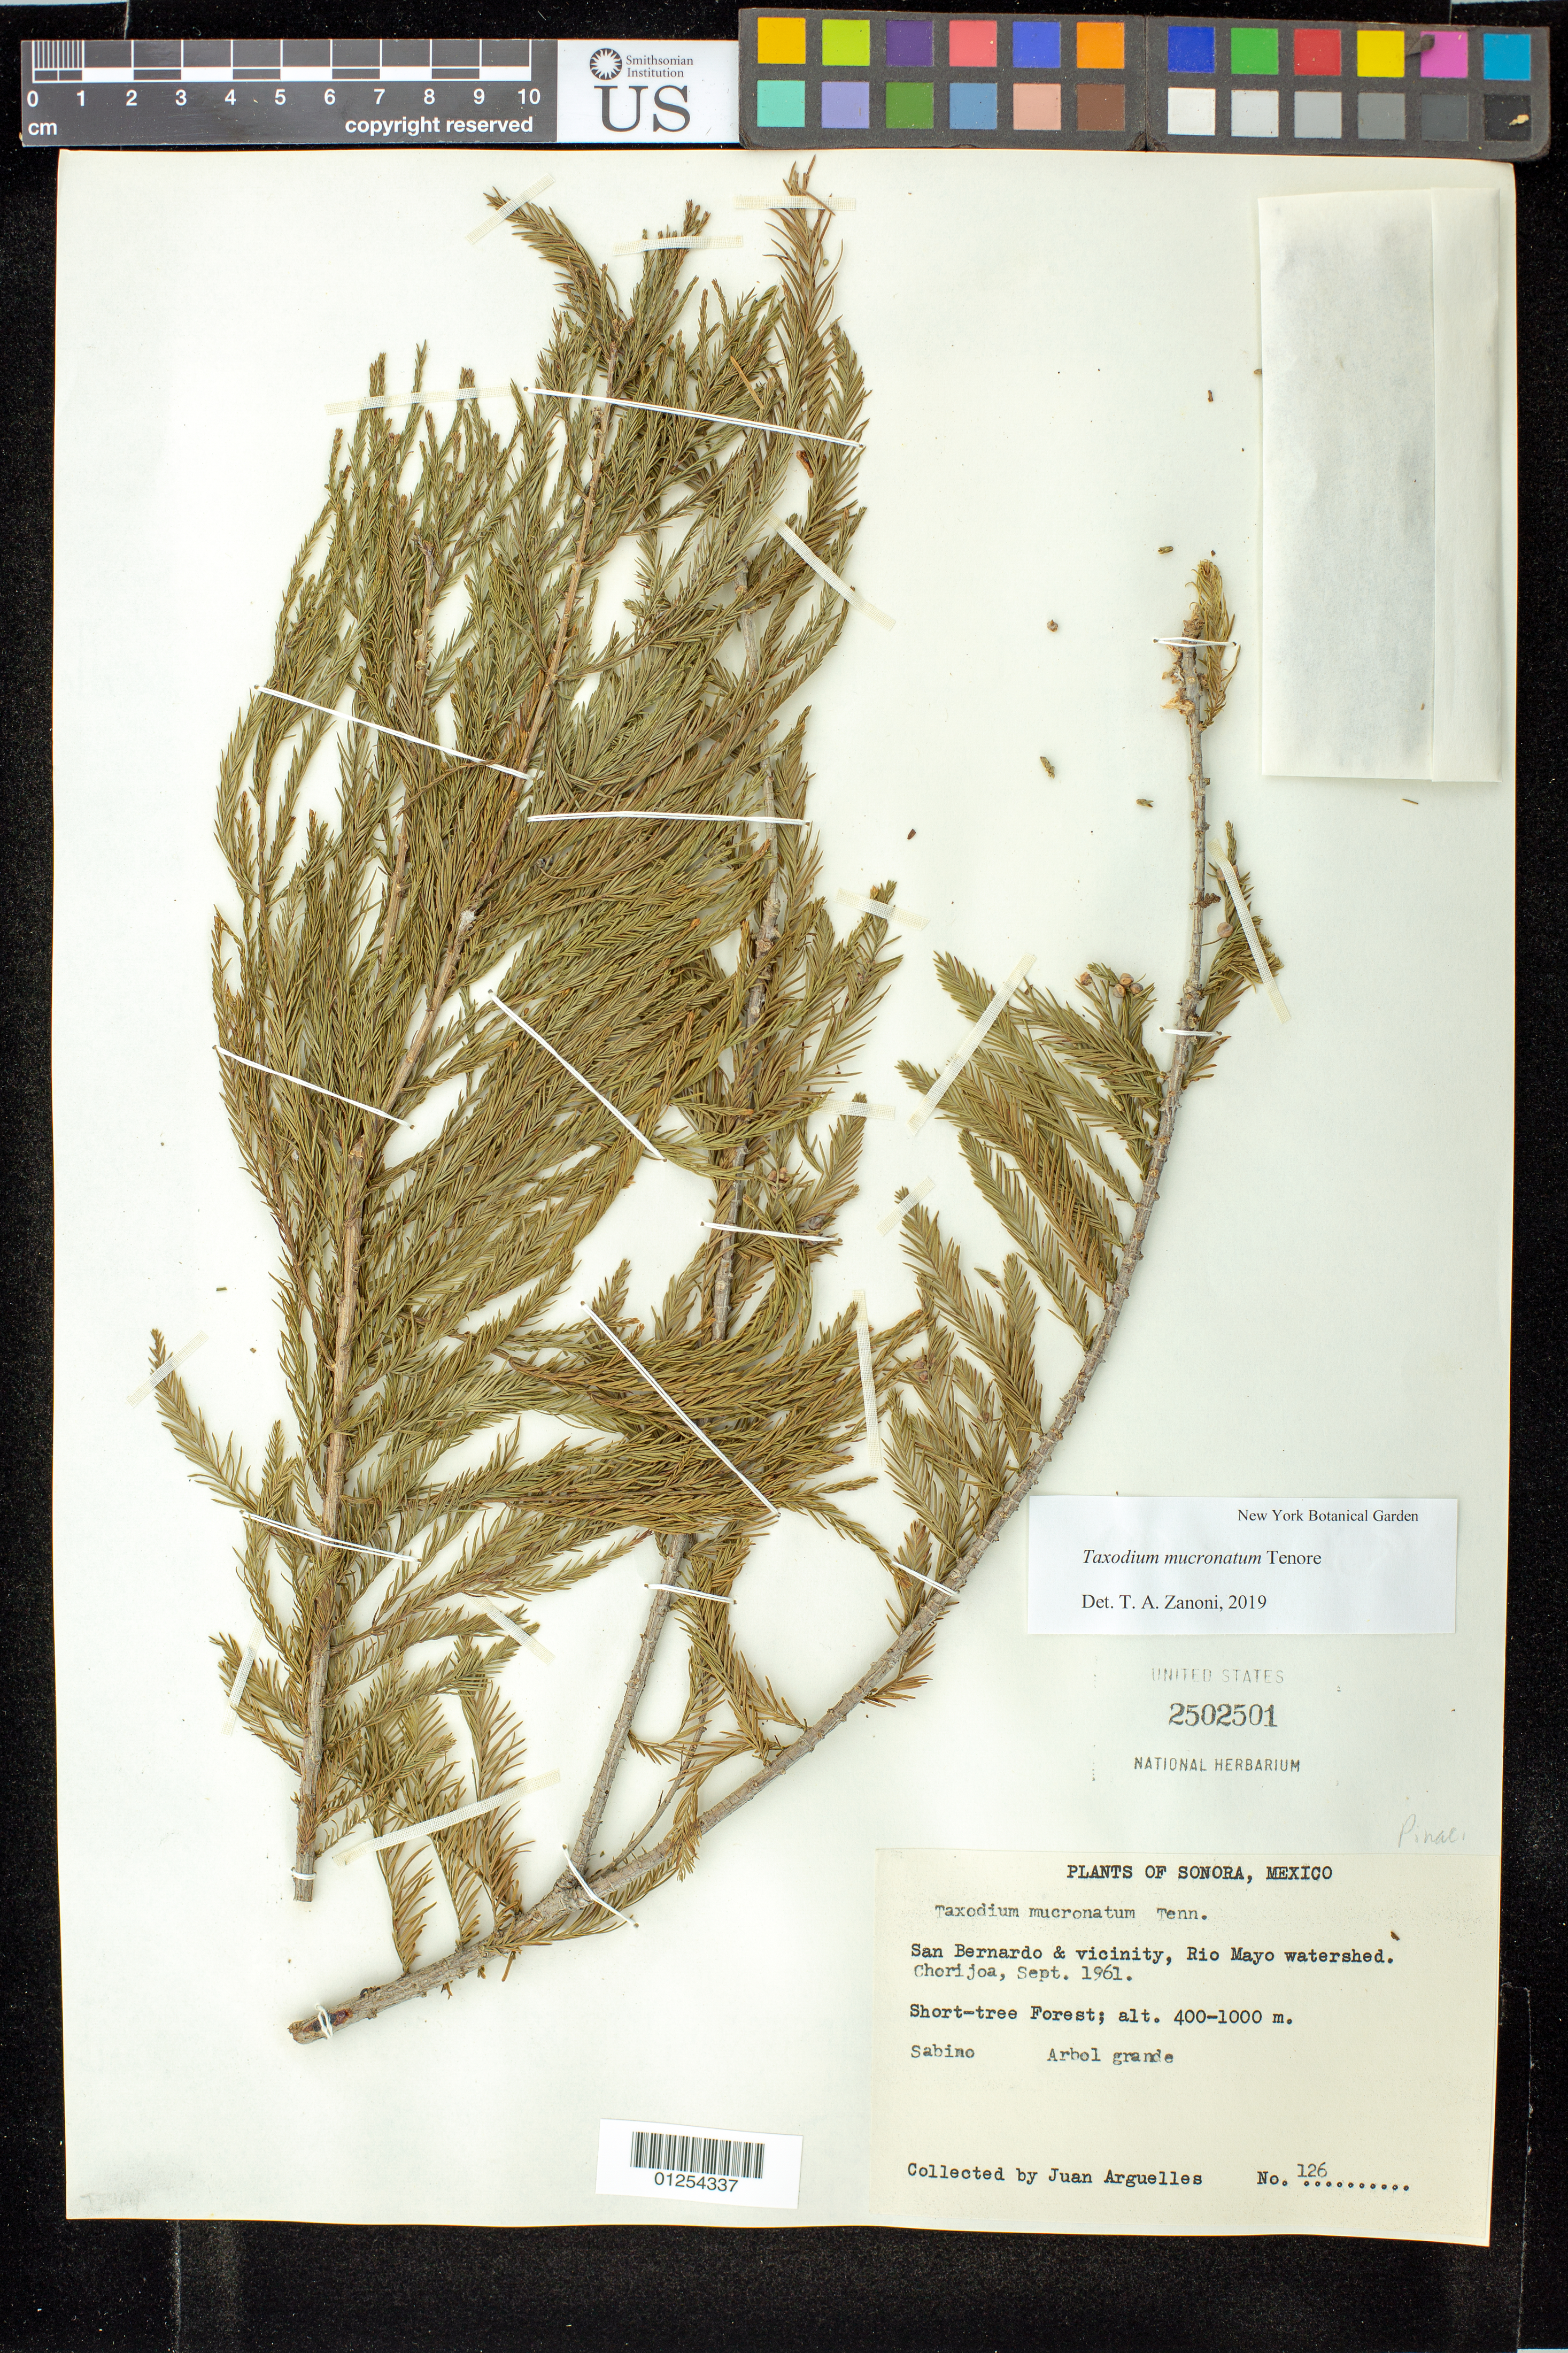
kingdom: Plantae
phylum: Tracheophyta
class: Pinopsida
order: Pinales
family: Cupressaceae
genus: Taxodium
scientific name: Taxodium mucronatum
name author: Ten.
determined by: Zanoni, T. A., (NY), New York Botanical Garden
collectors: J. Arguelles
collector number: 126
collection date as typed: Sep 1961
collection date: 1961-09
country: Mexico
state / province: Sonora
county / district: Alamos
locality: San Bernardo and vicinity, Rio Mayo watershed.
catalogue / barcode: US 2502501